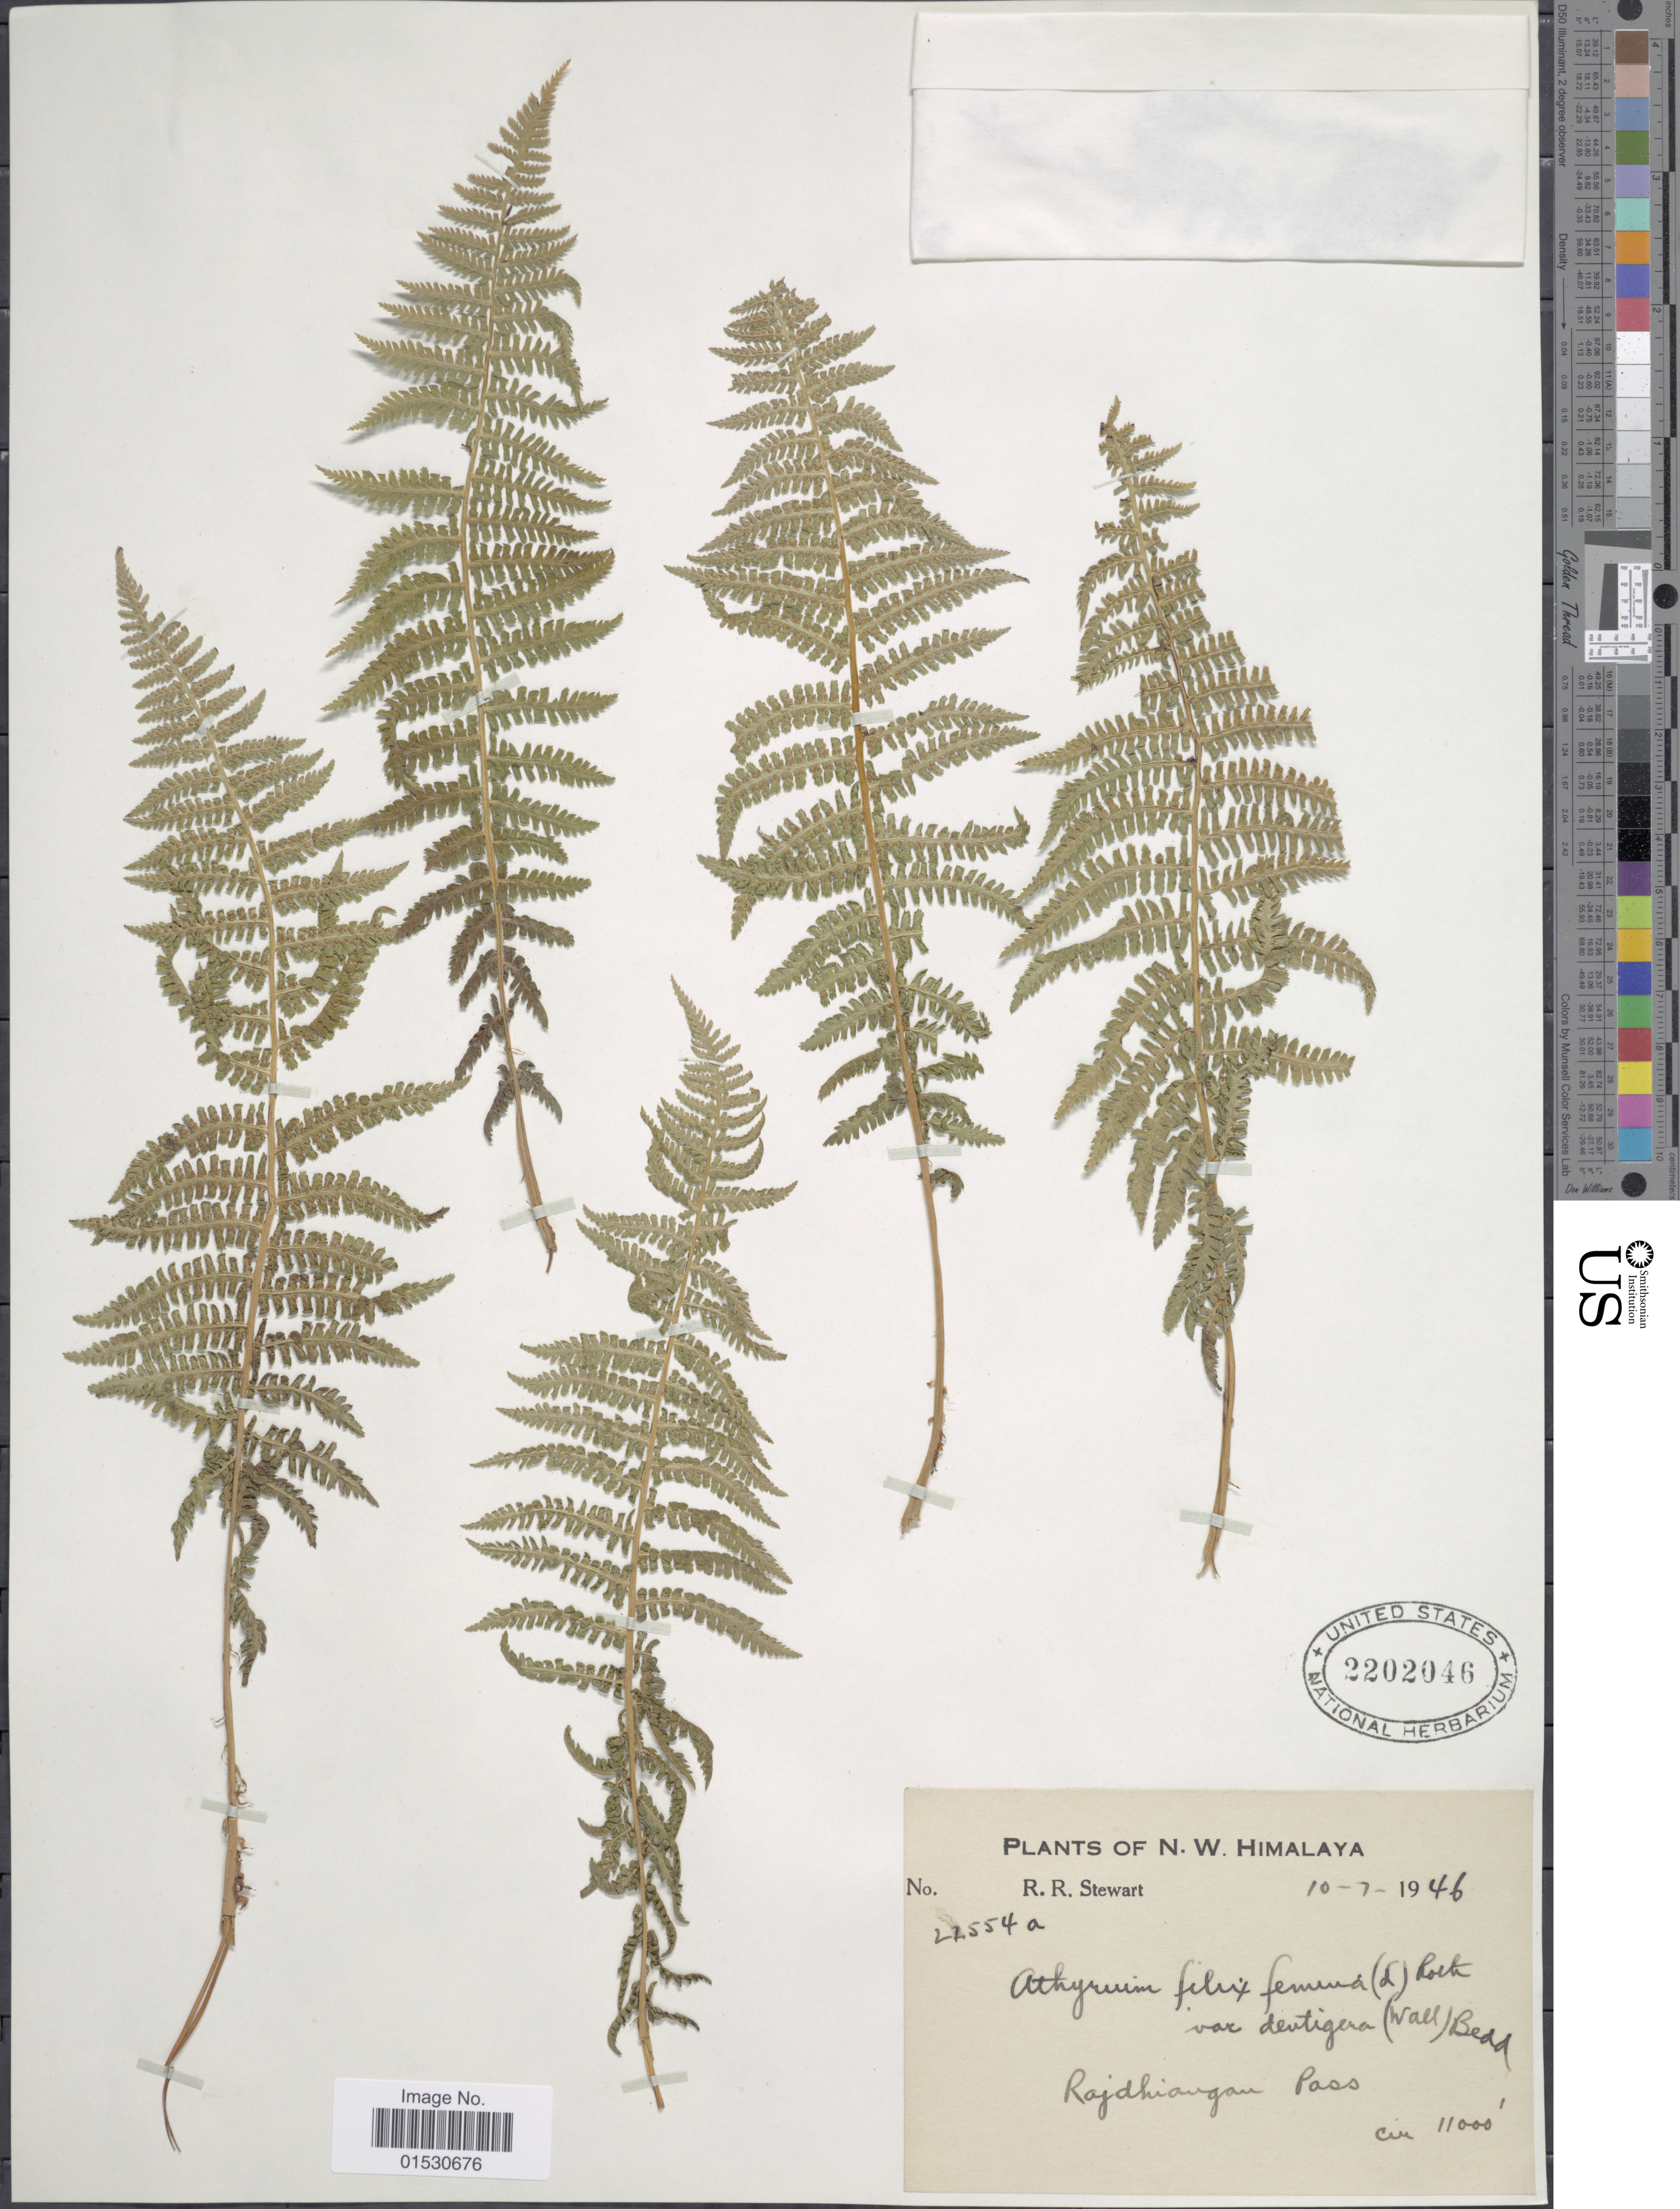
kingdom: Plantae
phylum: Tracheophyta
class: Polypodiopsida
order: Polypodiales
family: Athyriaceae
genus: Athyrium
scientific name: Athyrium filix-femina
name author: (L.) Roth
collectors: R. R. Stewart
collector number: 21554a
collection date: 1946-07-10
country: India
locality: N.W. Himalaya, Rajdhiangan Pass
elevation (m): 335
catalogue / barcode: US 2202046